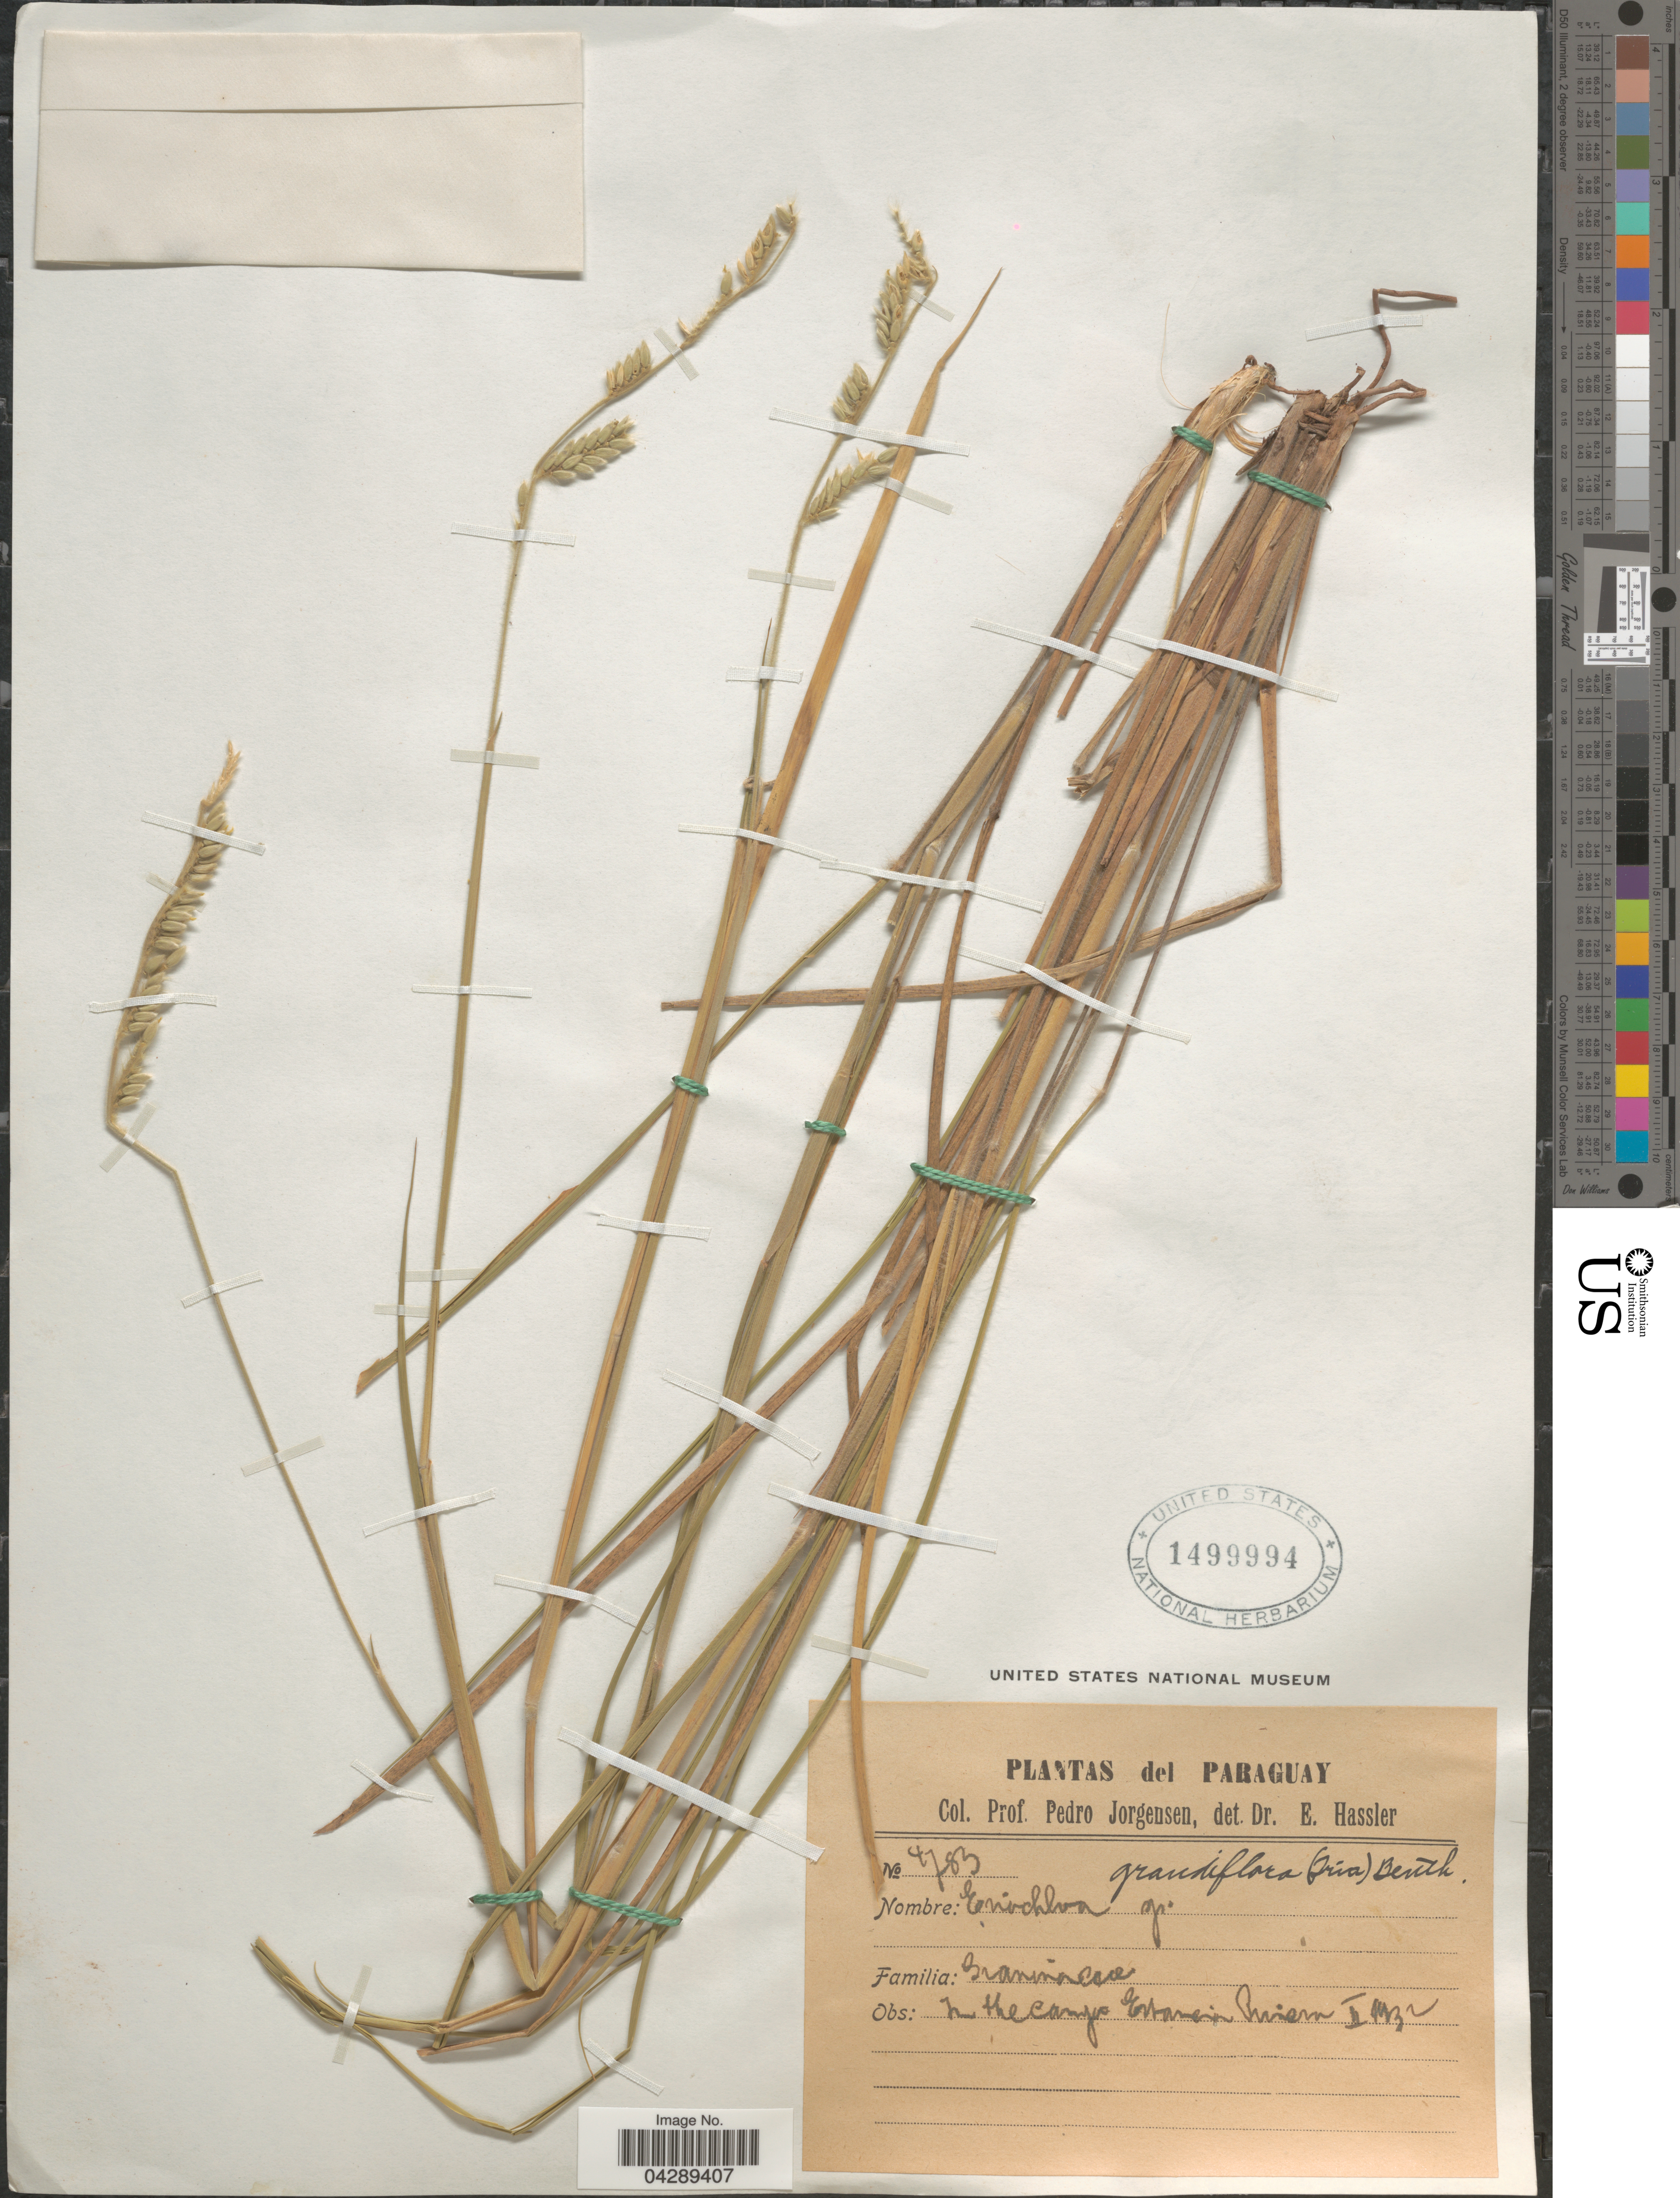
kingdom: Plantae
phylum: Tracheophyta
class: Liliopsida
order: Poales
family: Poaceae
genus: Eriochloa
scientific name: Eriochloa grandiflora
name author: (Trin.) Benth.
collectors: P. Jörgensen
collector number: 4783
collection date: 1932-02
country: Paraguay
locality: In the campo Estacion Rivera.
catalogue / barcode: US 1499994